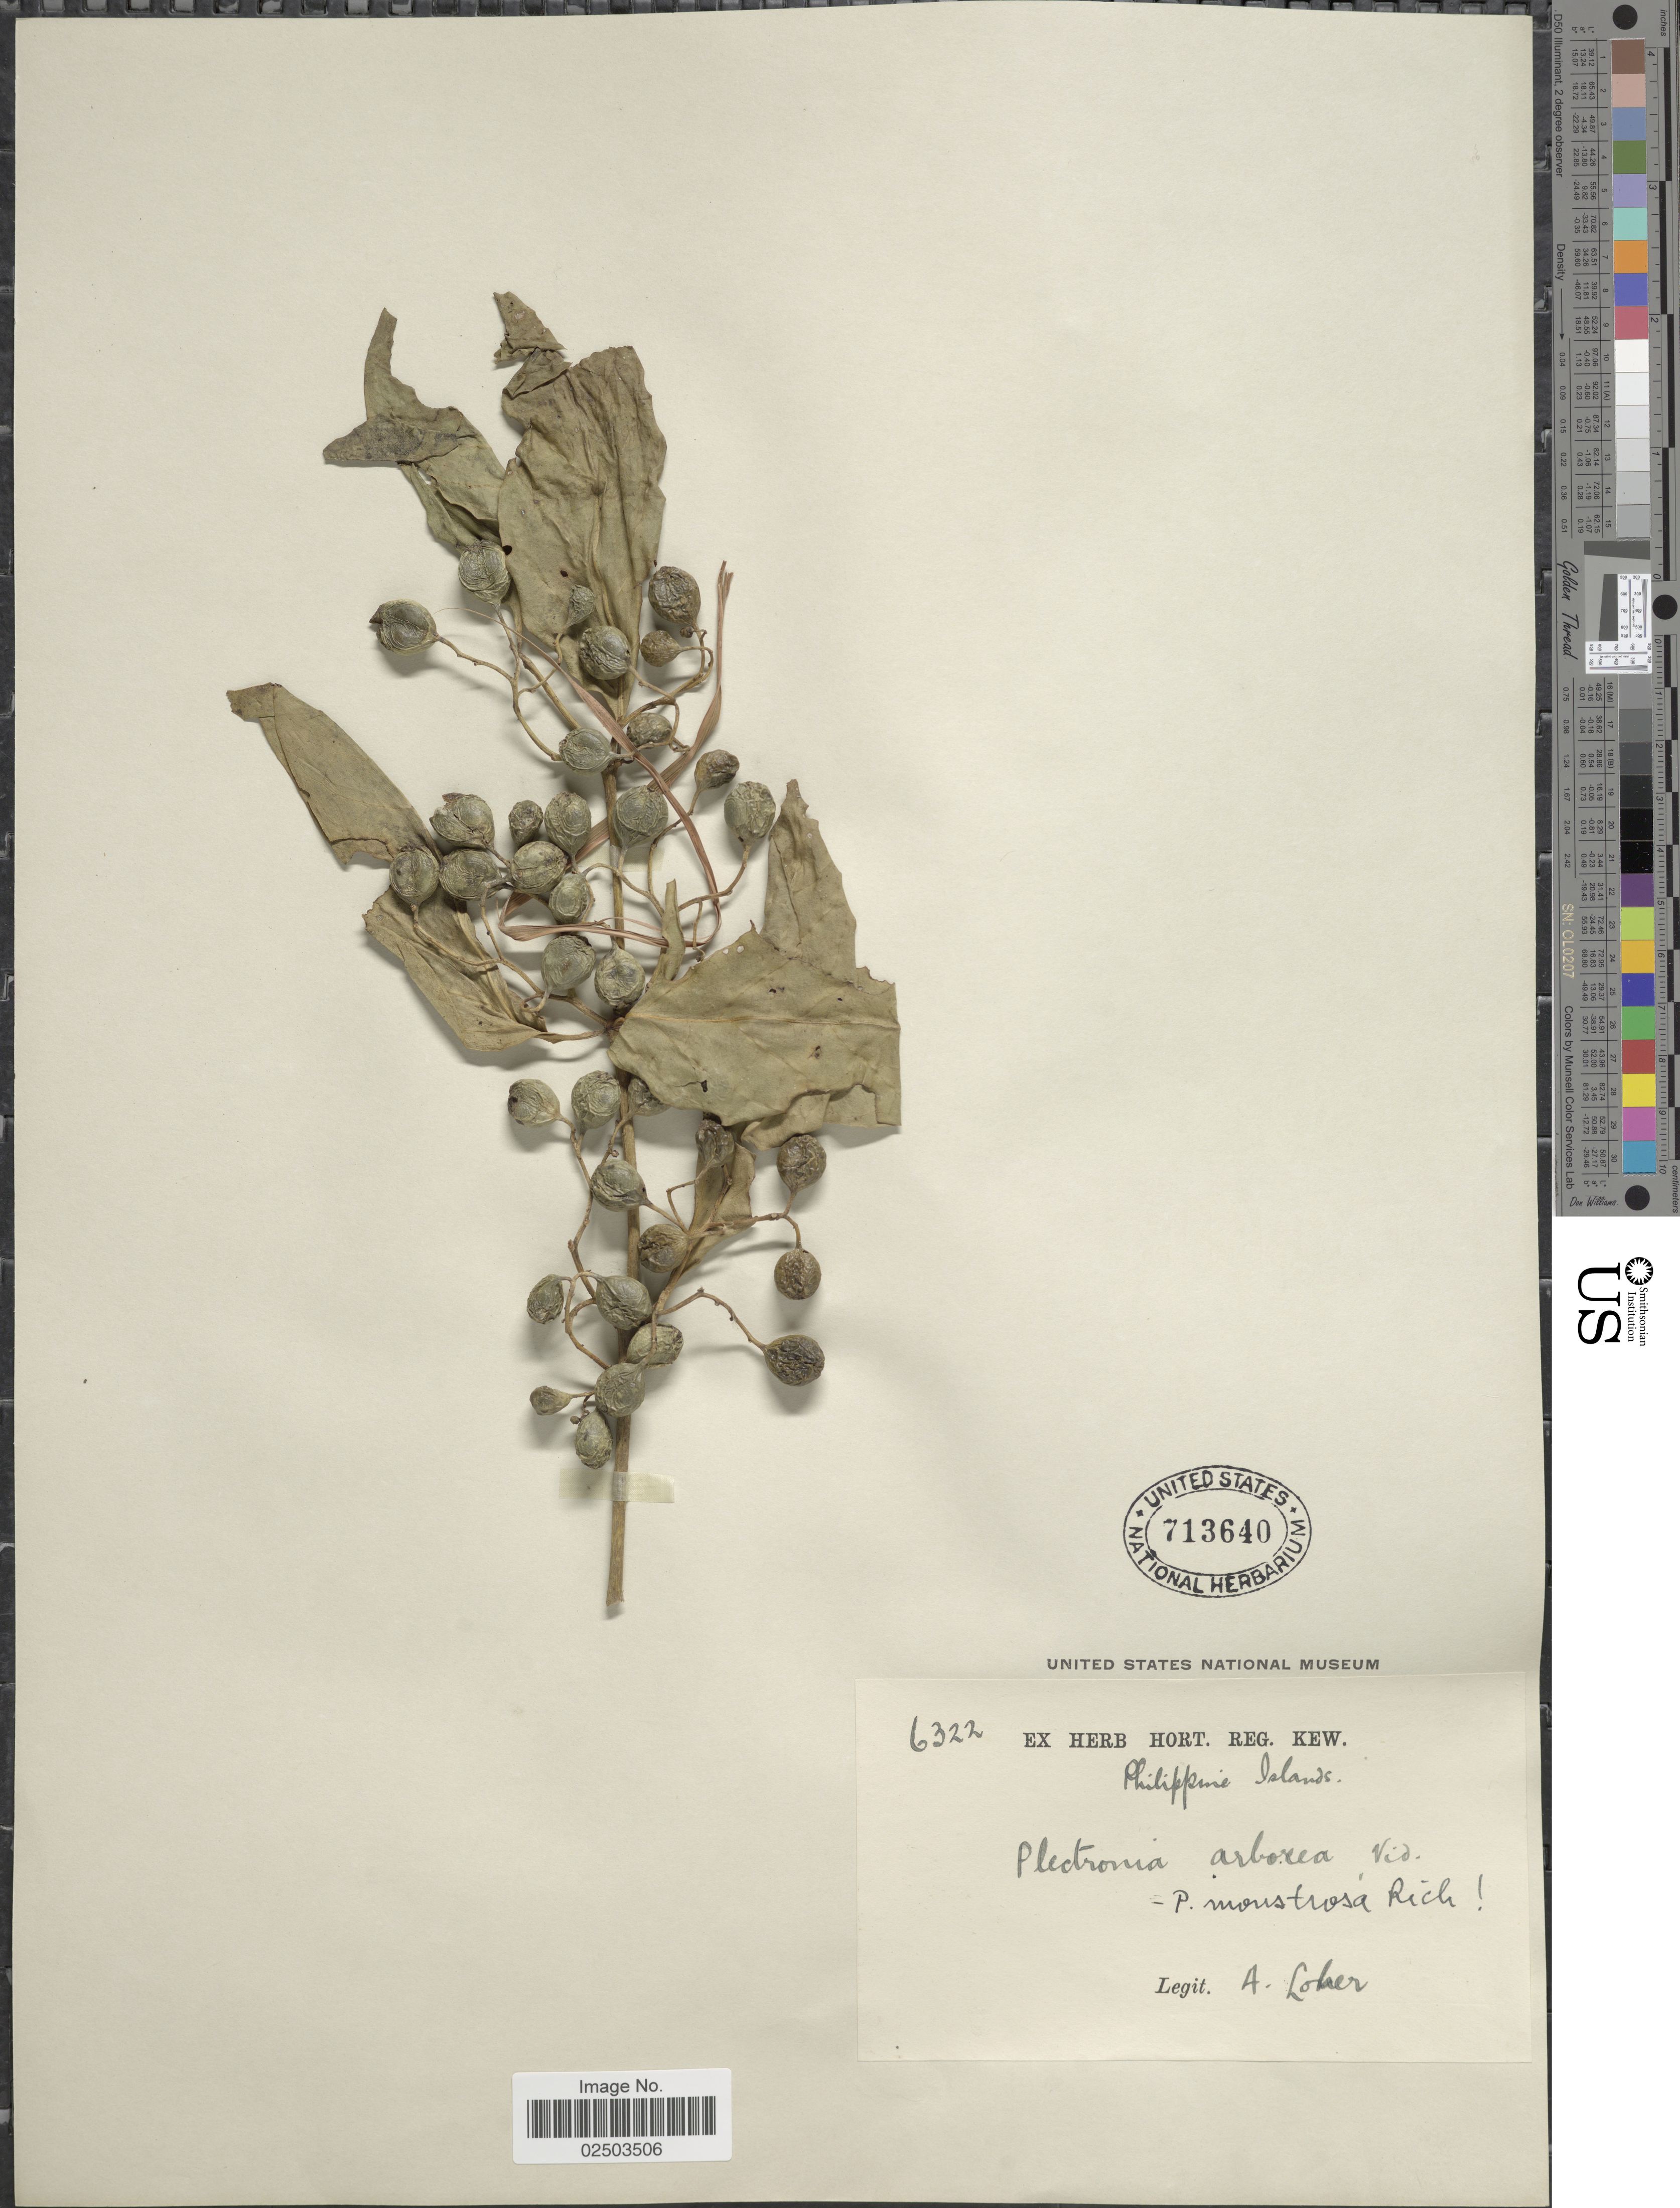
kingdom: Plantae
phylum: Tracheophyta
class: Magnoliopsida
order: Gentianales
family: Rubiaceae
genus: Canthium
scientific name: Canthium monstrosum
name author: (A. Rich.) Merr.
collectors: A. Loher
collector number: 6322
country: Philippines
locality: Philippine Islands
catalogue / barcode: US 713640